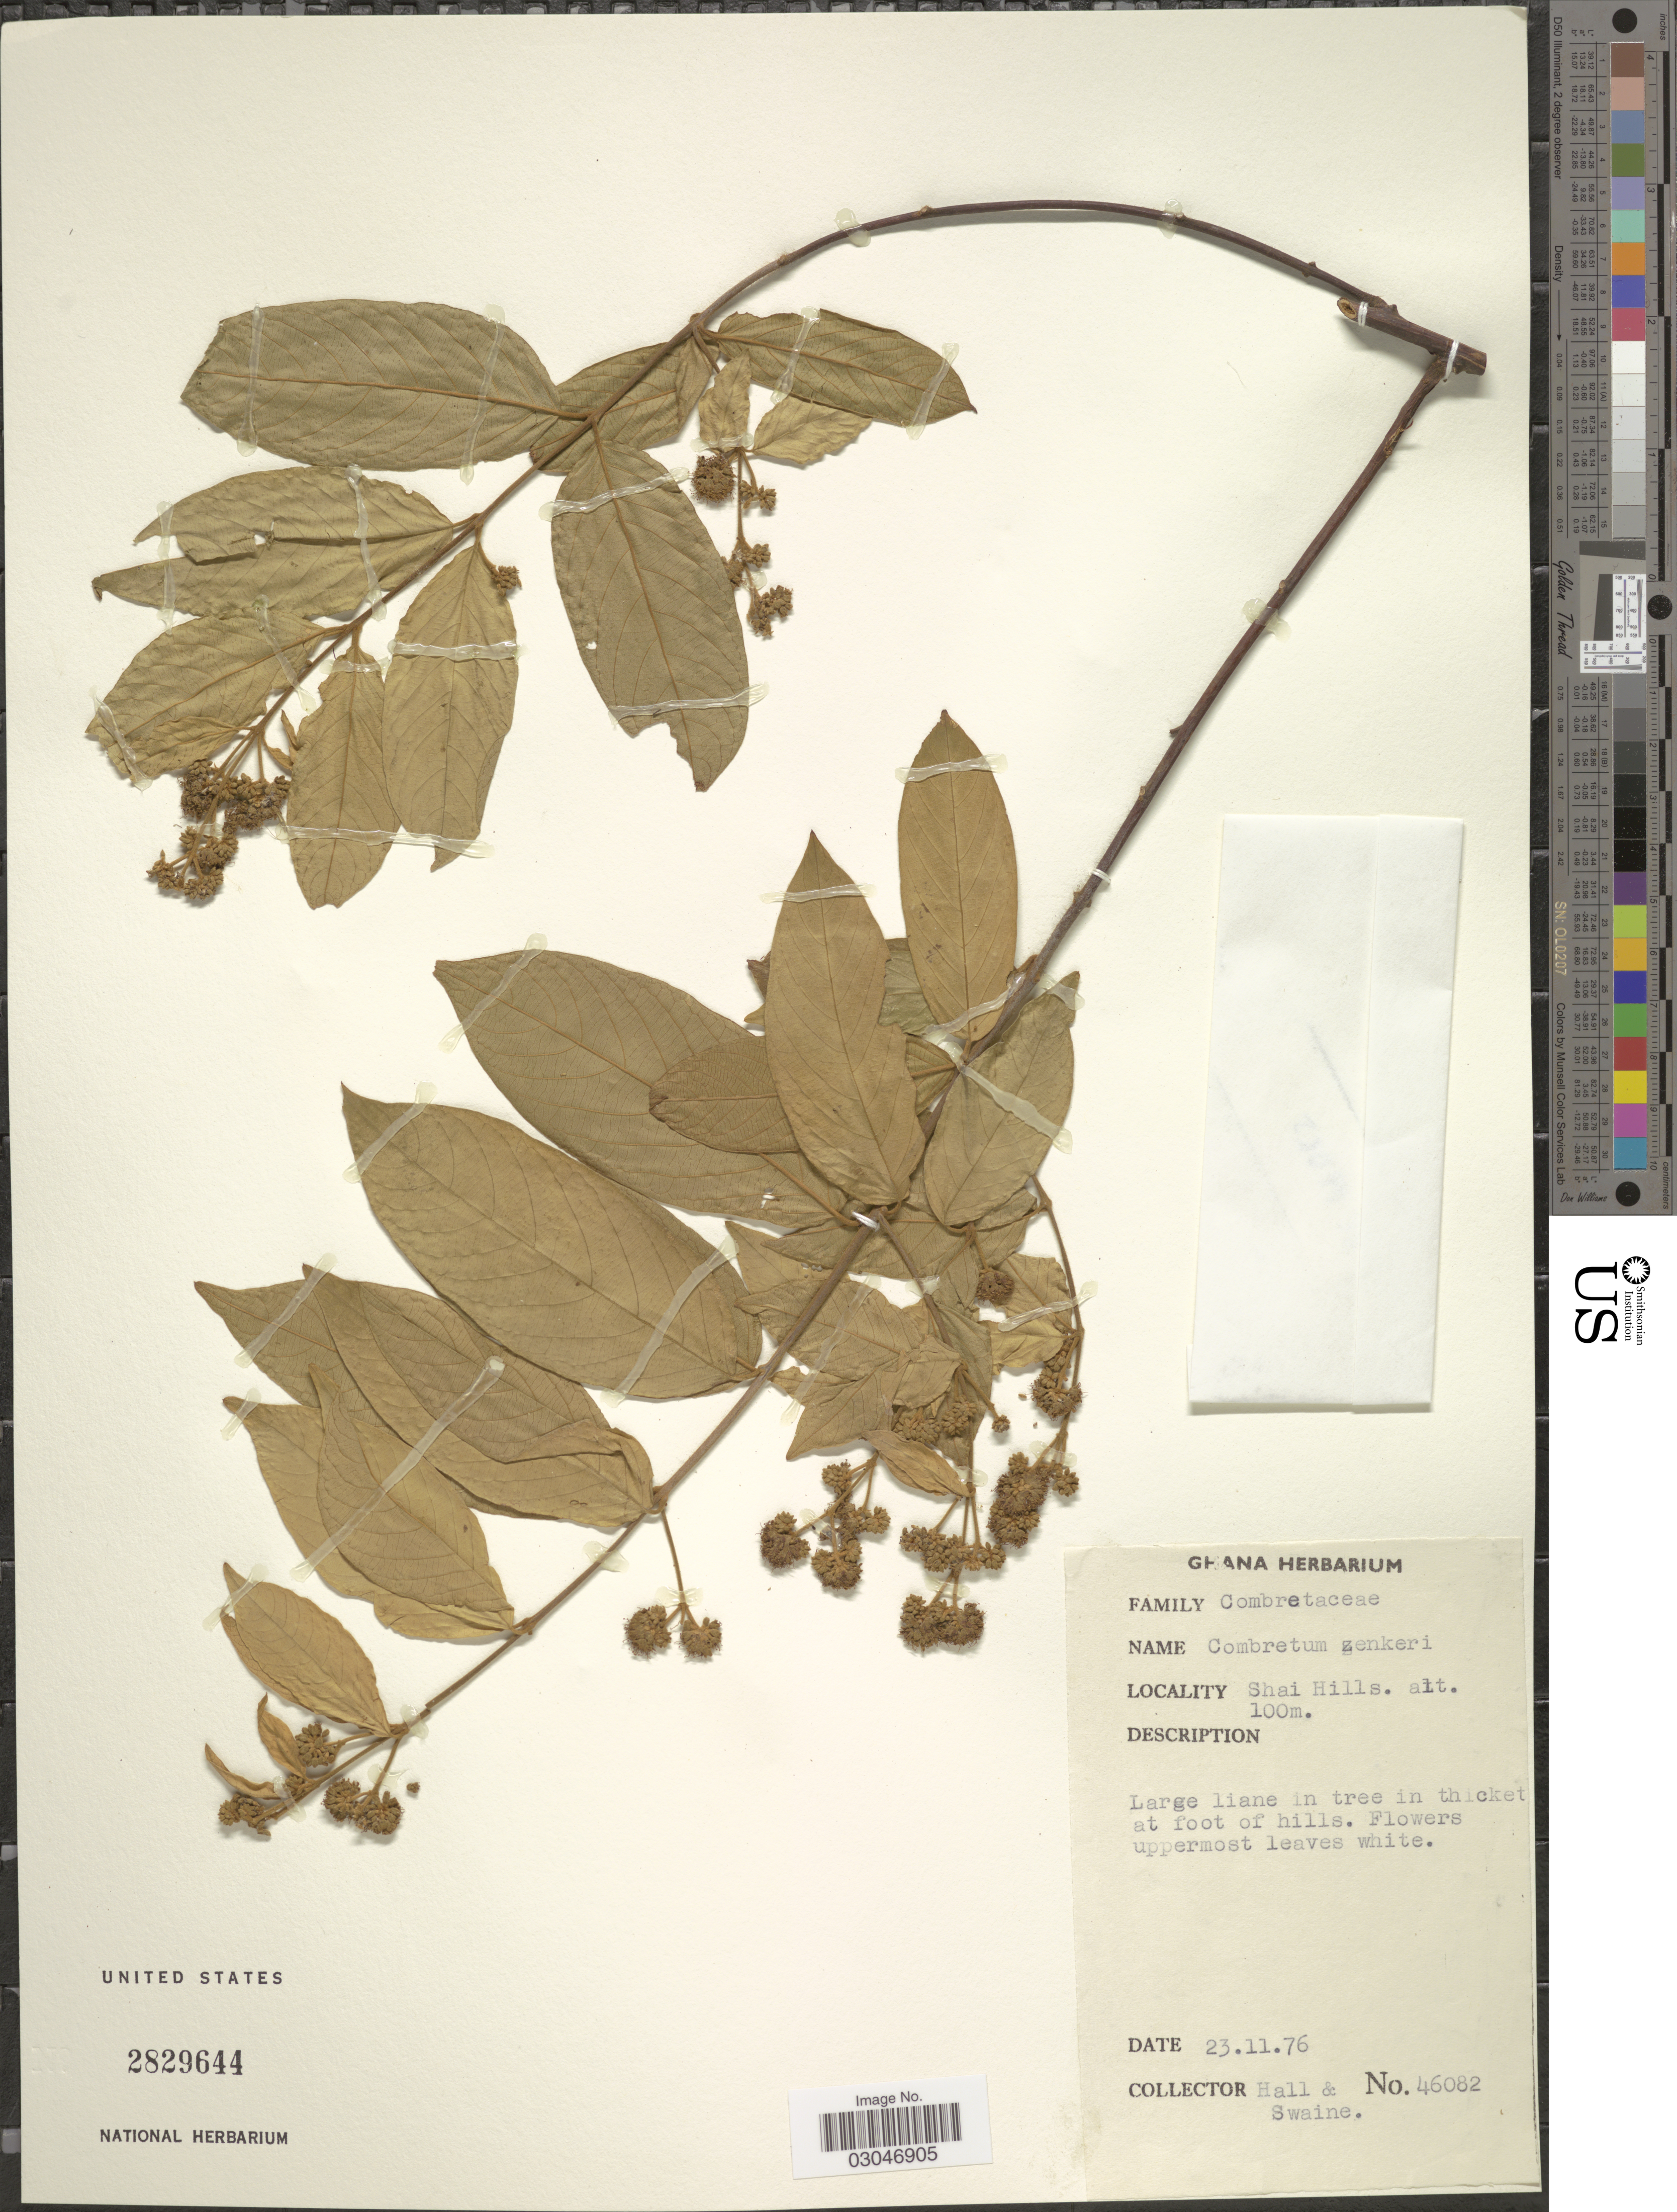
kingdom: Plantae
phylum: Tracheophyta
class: Magnoliopsida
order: Myrtales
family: Combretaceae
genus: Combretum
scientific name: Combretum zeyheri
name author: Sond.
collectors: -- Hall & M. Swaine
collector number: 46082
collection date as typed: Transcribed d/m/y: 23/11/76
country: Ghana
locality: Shai Hills.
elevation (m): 100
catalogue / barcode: US 2829644